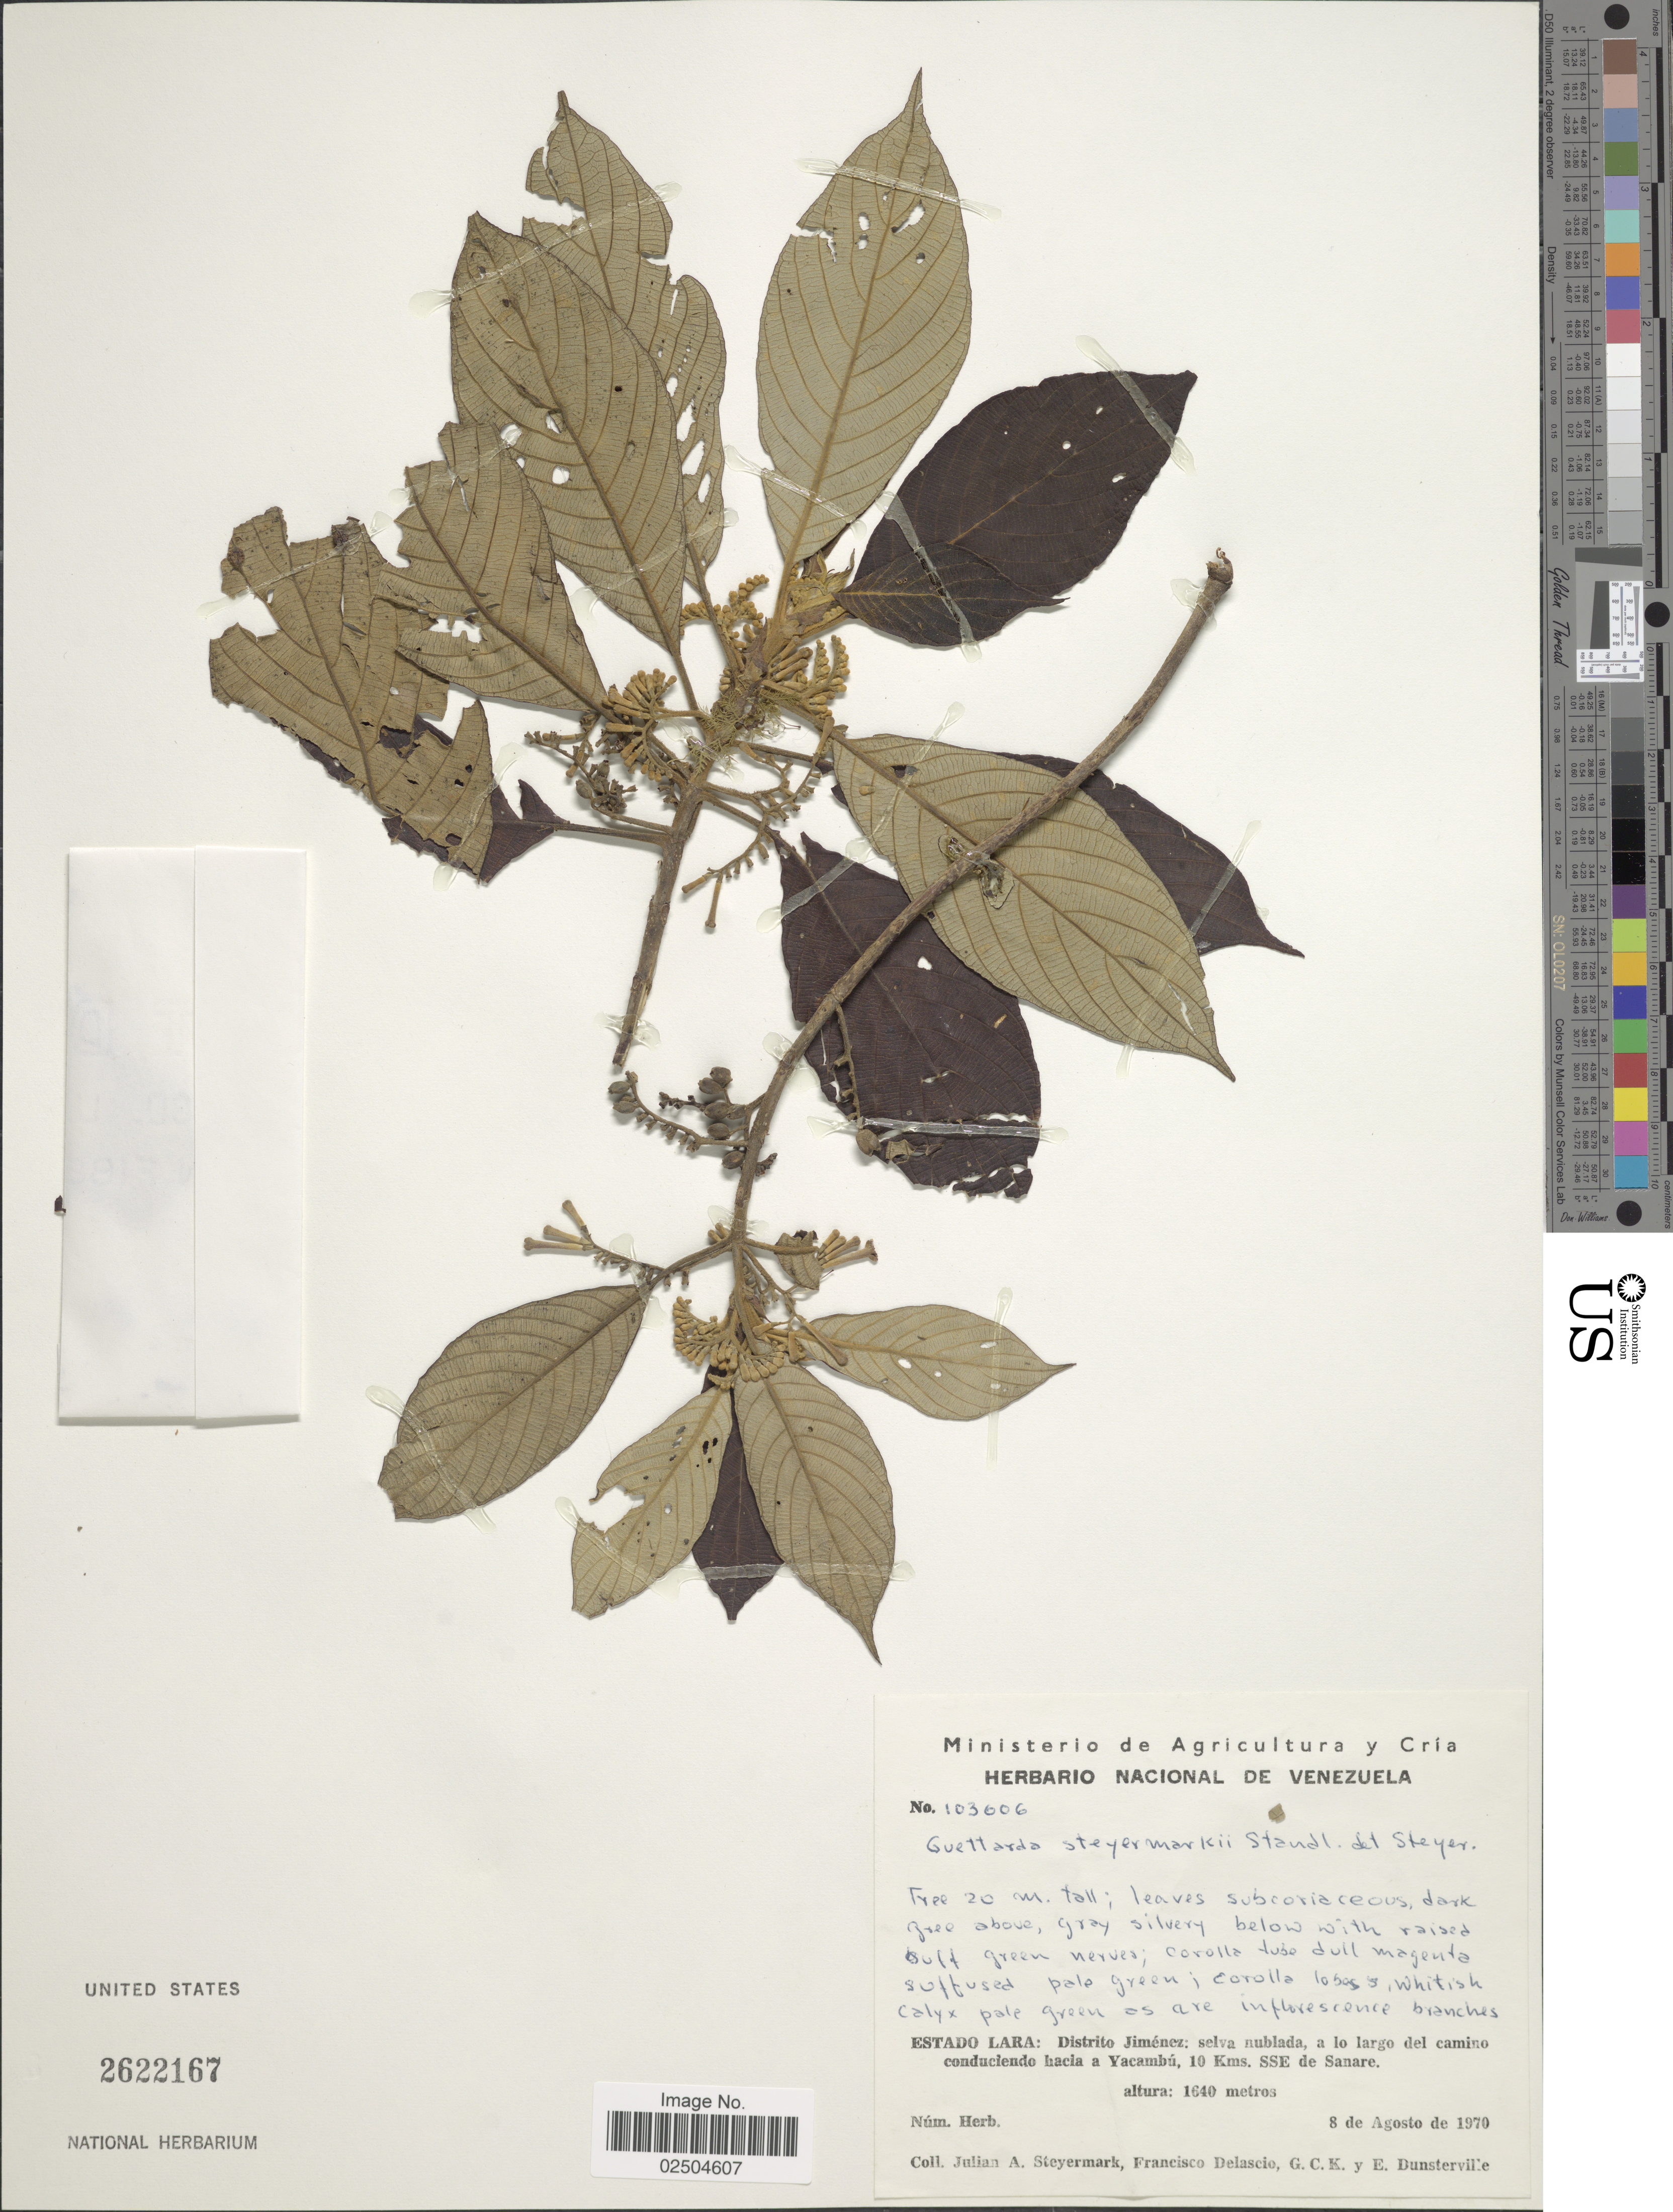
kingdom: Plantae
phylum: Tracheophyta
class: Magnoliopsida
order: Gentianales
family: Rubiaceae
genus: Guettarda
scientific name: Guettarda steyermarkii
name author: Standl.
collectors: J. Steyermark, F. Delascio, G. C. K. Dunsterville & E. Dunsterville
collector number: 103006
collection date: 1970-08-08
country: Venezuela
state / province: Lara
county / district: Jiménez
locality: Estado Lara: Distrito Jimenez: selva nublada, a lo largo del camino conduciendo hacia a Yacambu, 10 Kms. SSE de Sanare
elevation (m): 1640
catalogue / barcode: US 2622167